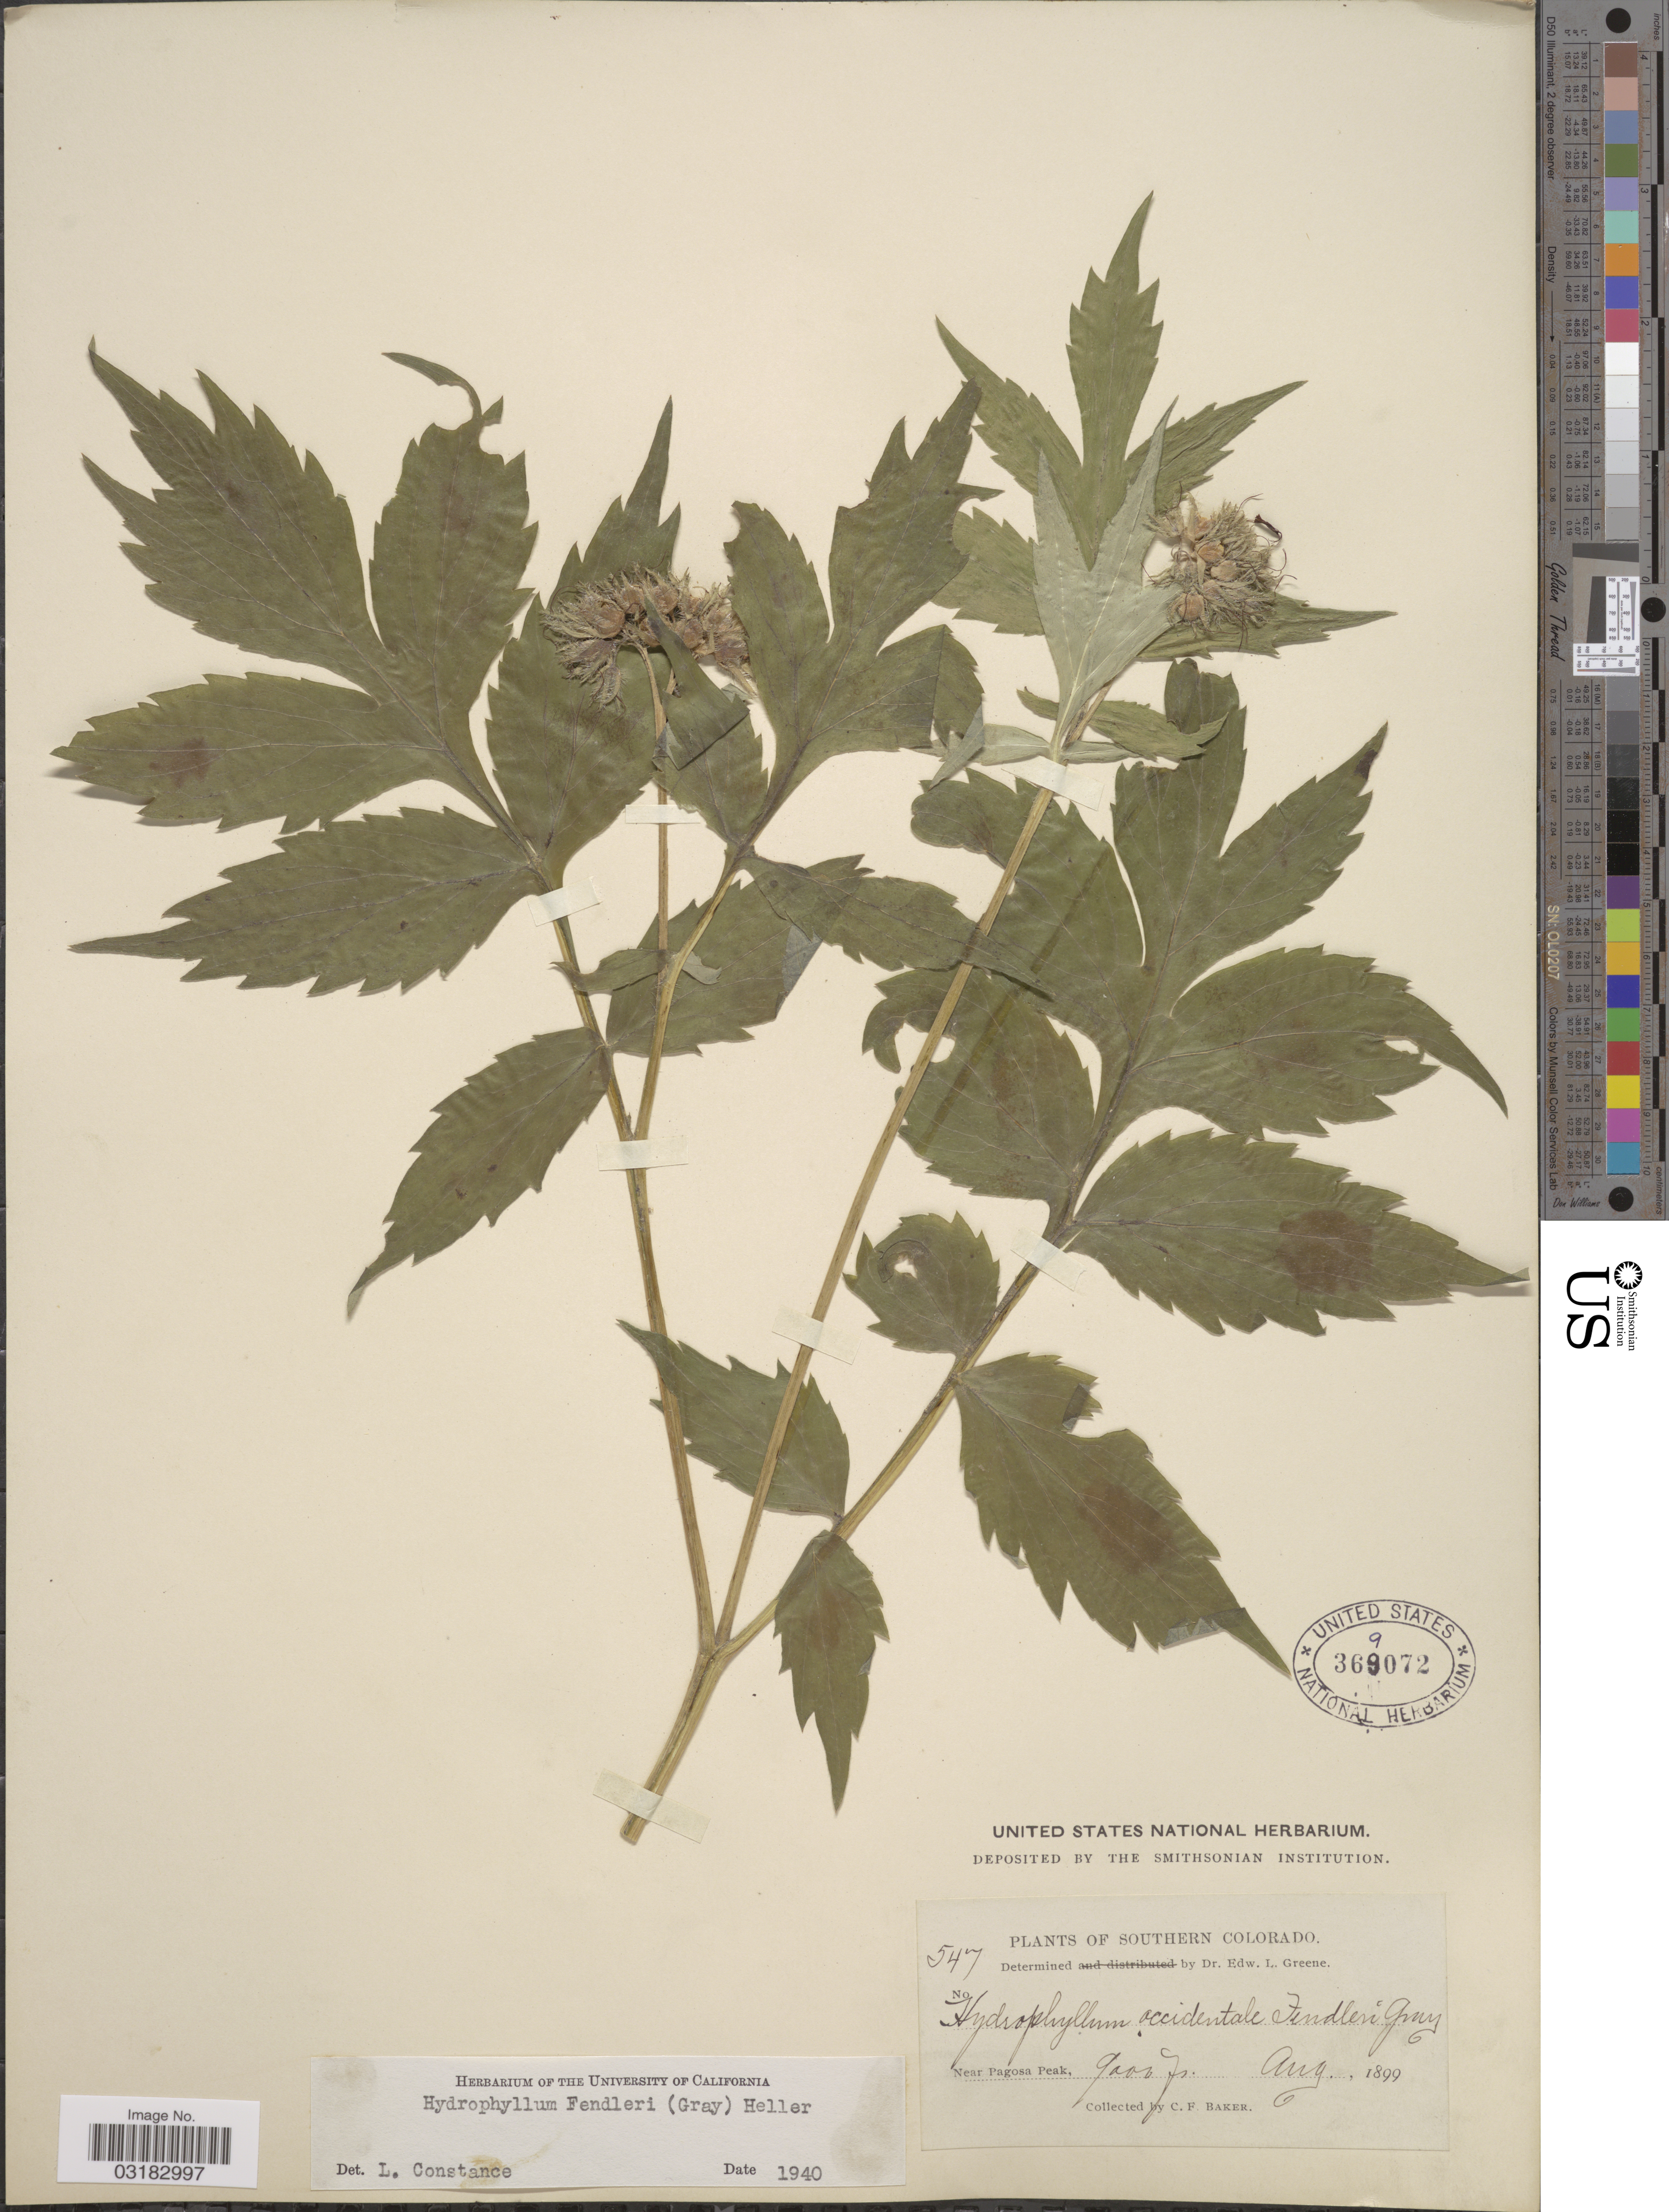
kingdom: Plantae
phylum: Tracheophyta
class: Magnoliopsida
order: Boraginales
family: Hydrophyllaceae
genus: Hydrophyllum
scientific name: Hydrophyllum fendleri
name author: (A. Gray) A. Heller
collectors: C. F. Baker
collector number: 547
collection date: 1899-08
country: United States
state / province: Colorado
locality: Southern Colorado. Near Pagosa Peak.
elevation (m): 2743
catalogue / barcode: US 369072